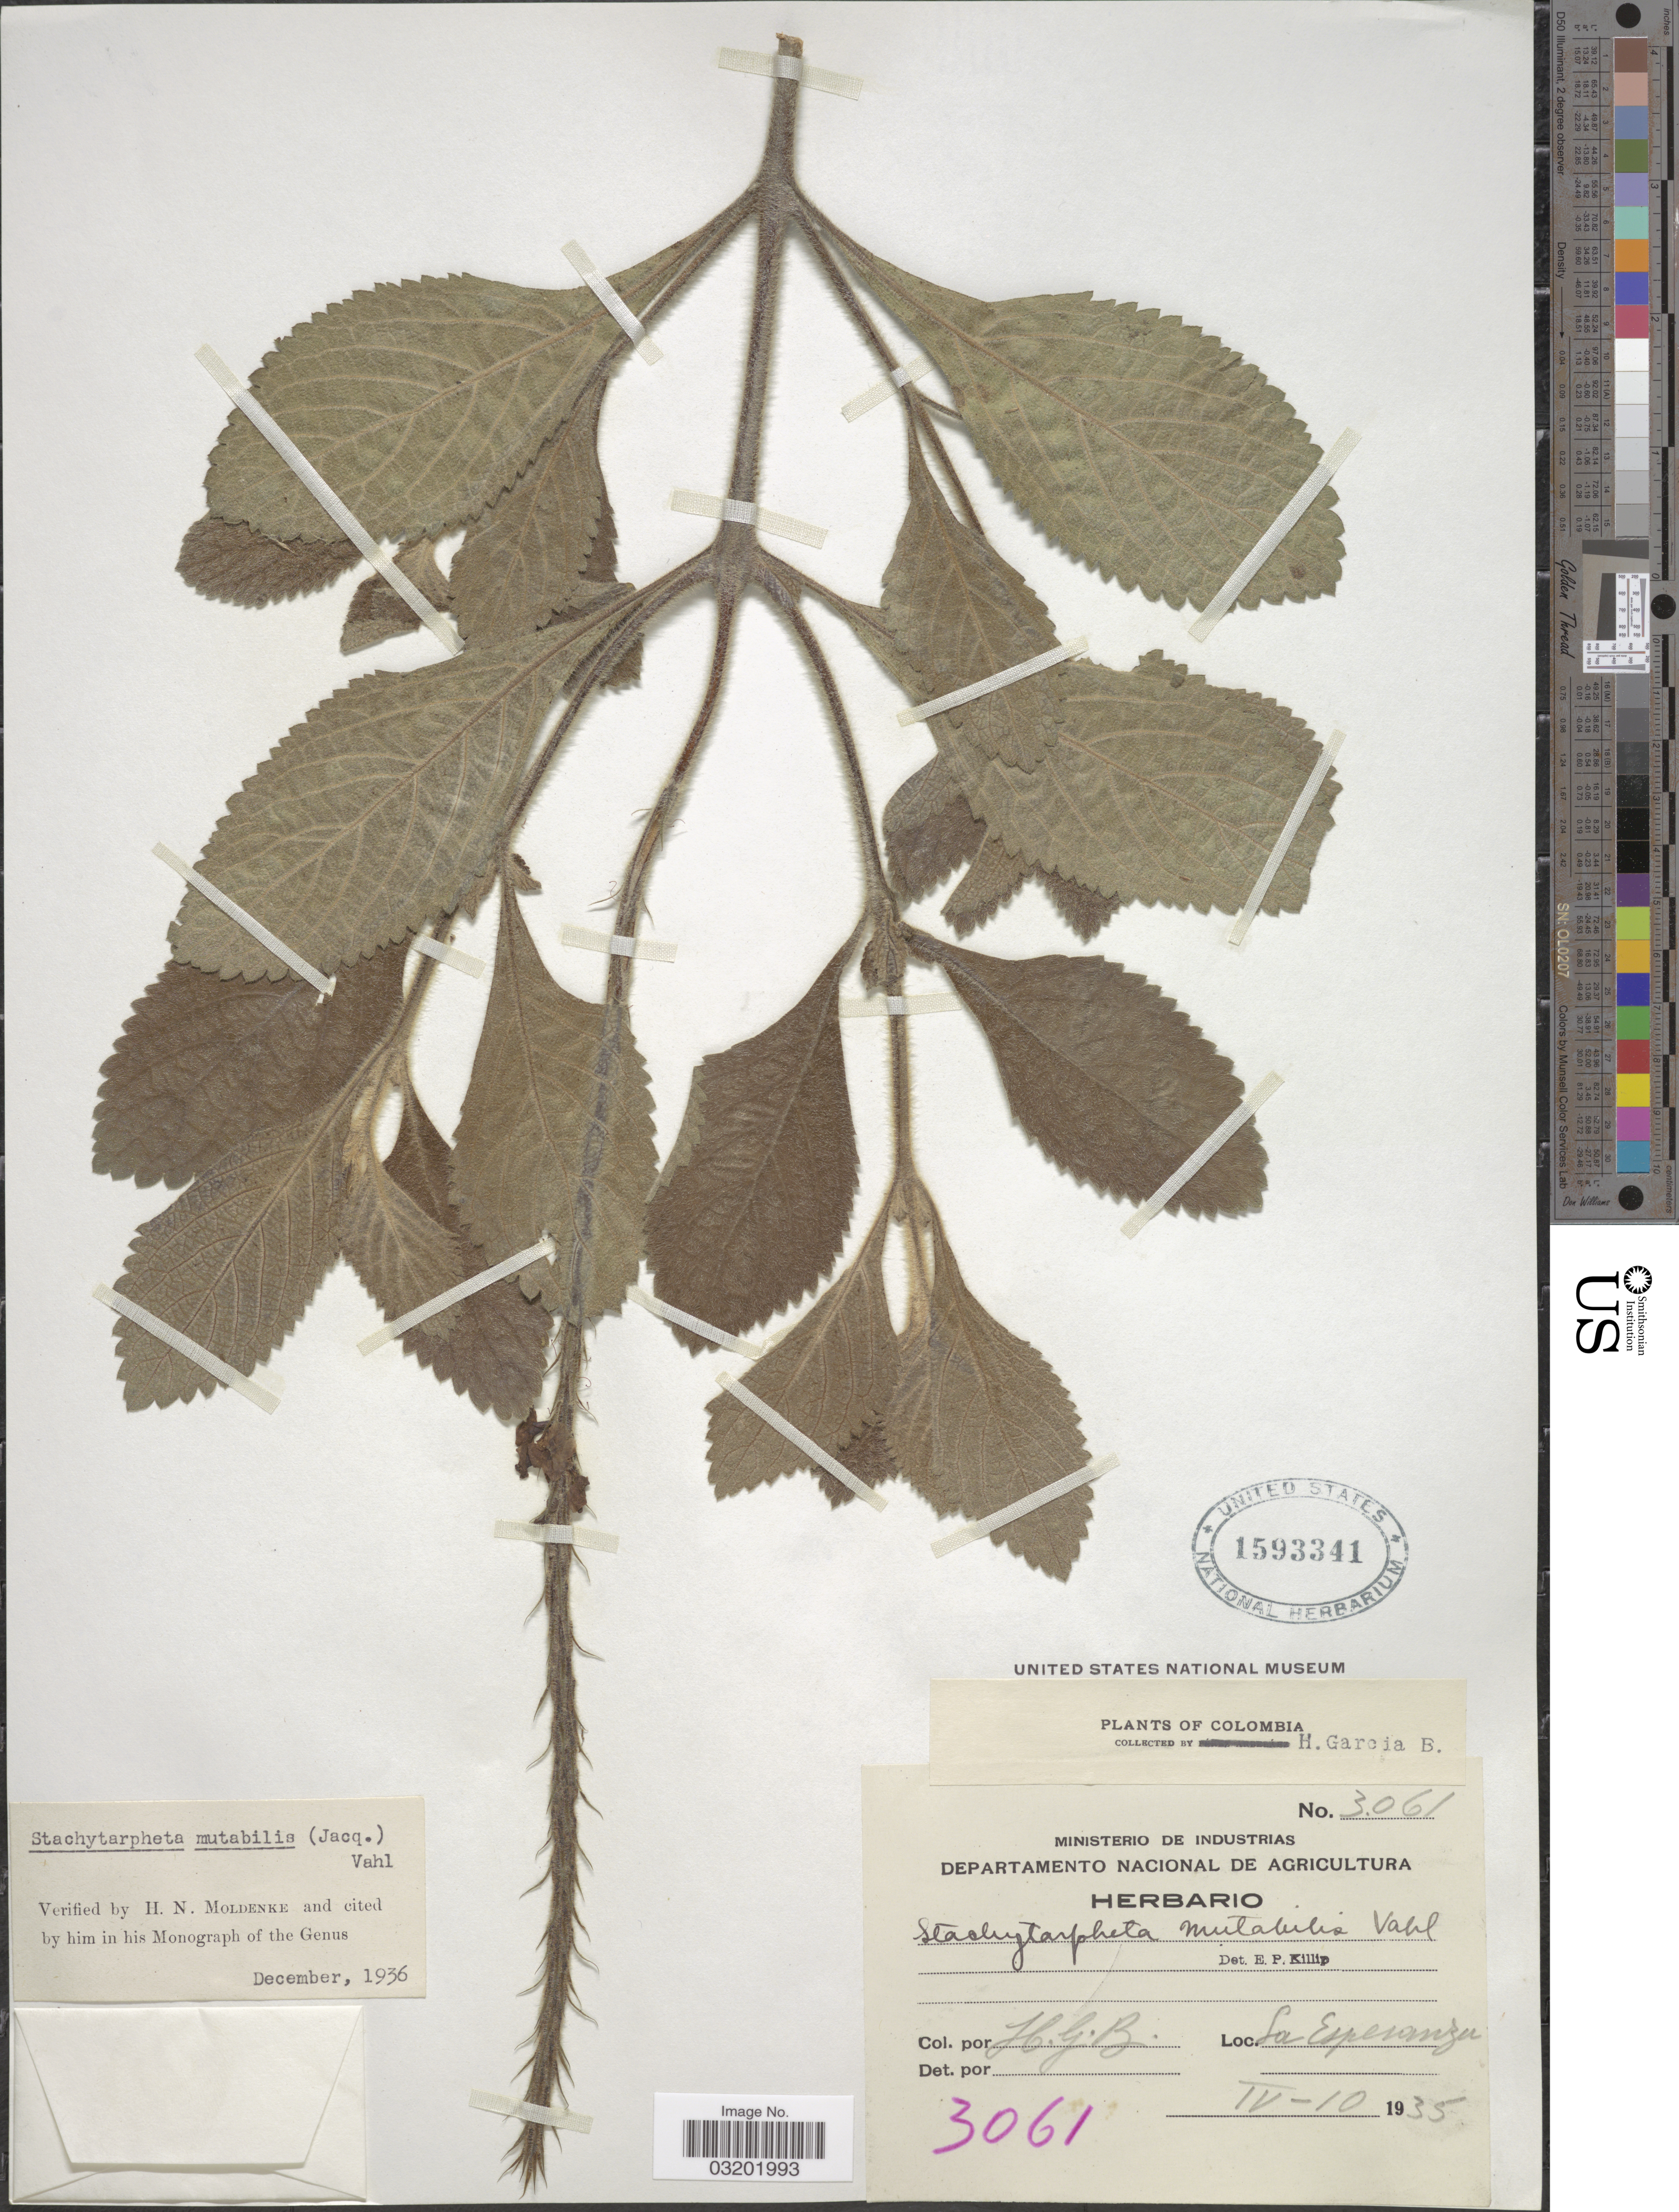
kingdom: Plantae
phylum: Tracheophyta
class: Magnoliopsida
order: Lamiales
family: Verbenaceae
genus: Stachytarpheta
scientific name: Stachytarpheta mutabilis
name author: (Jacq.) Vahl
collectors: H. García B.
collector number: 3061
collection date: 1935-04-10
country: Colombia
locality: La Esperanza.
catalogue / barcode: US 1593341